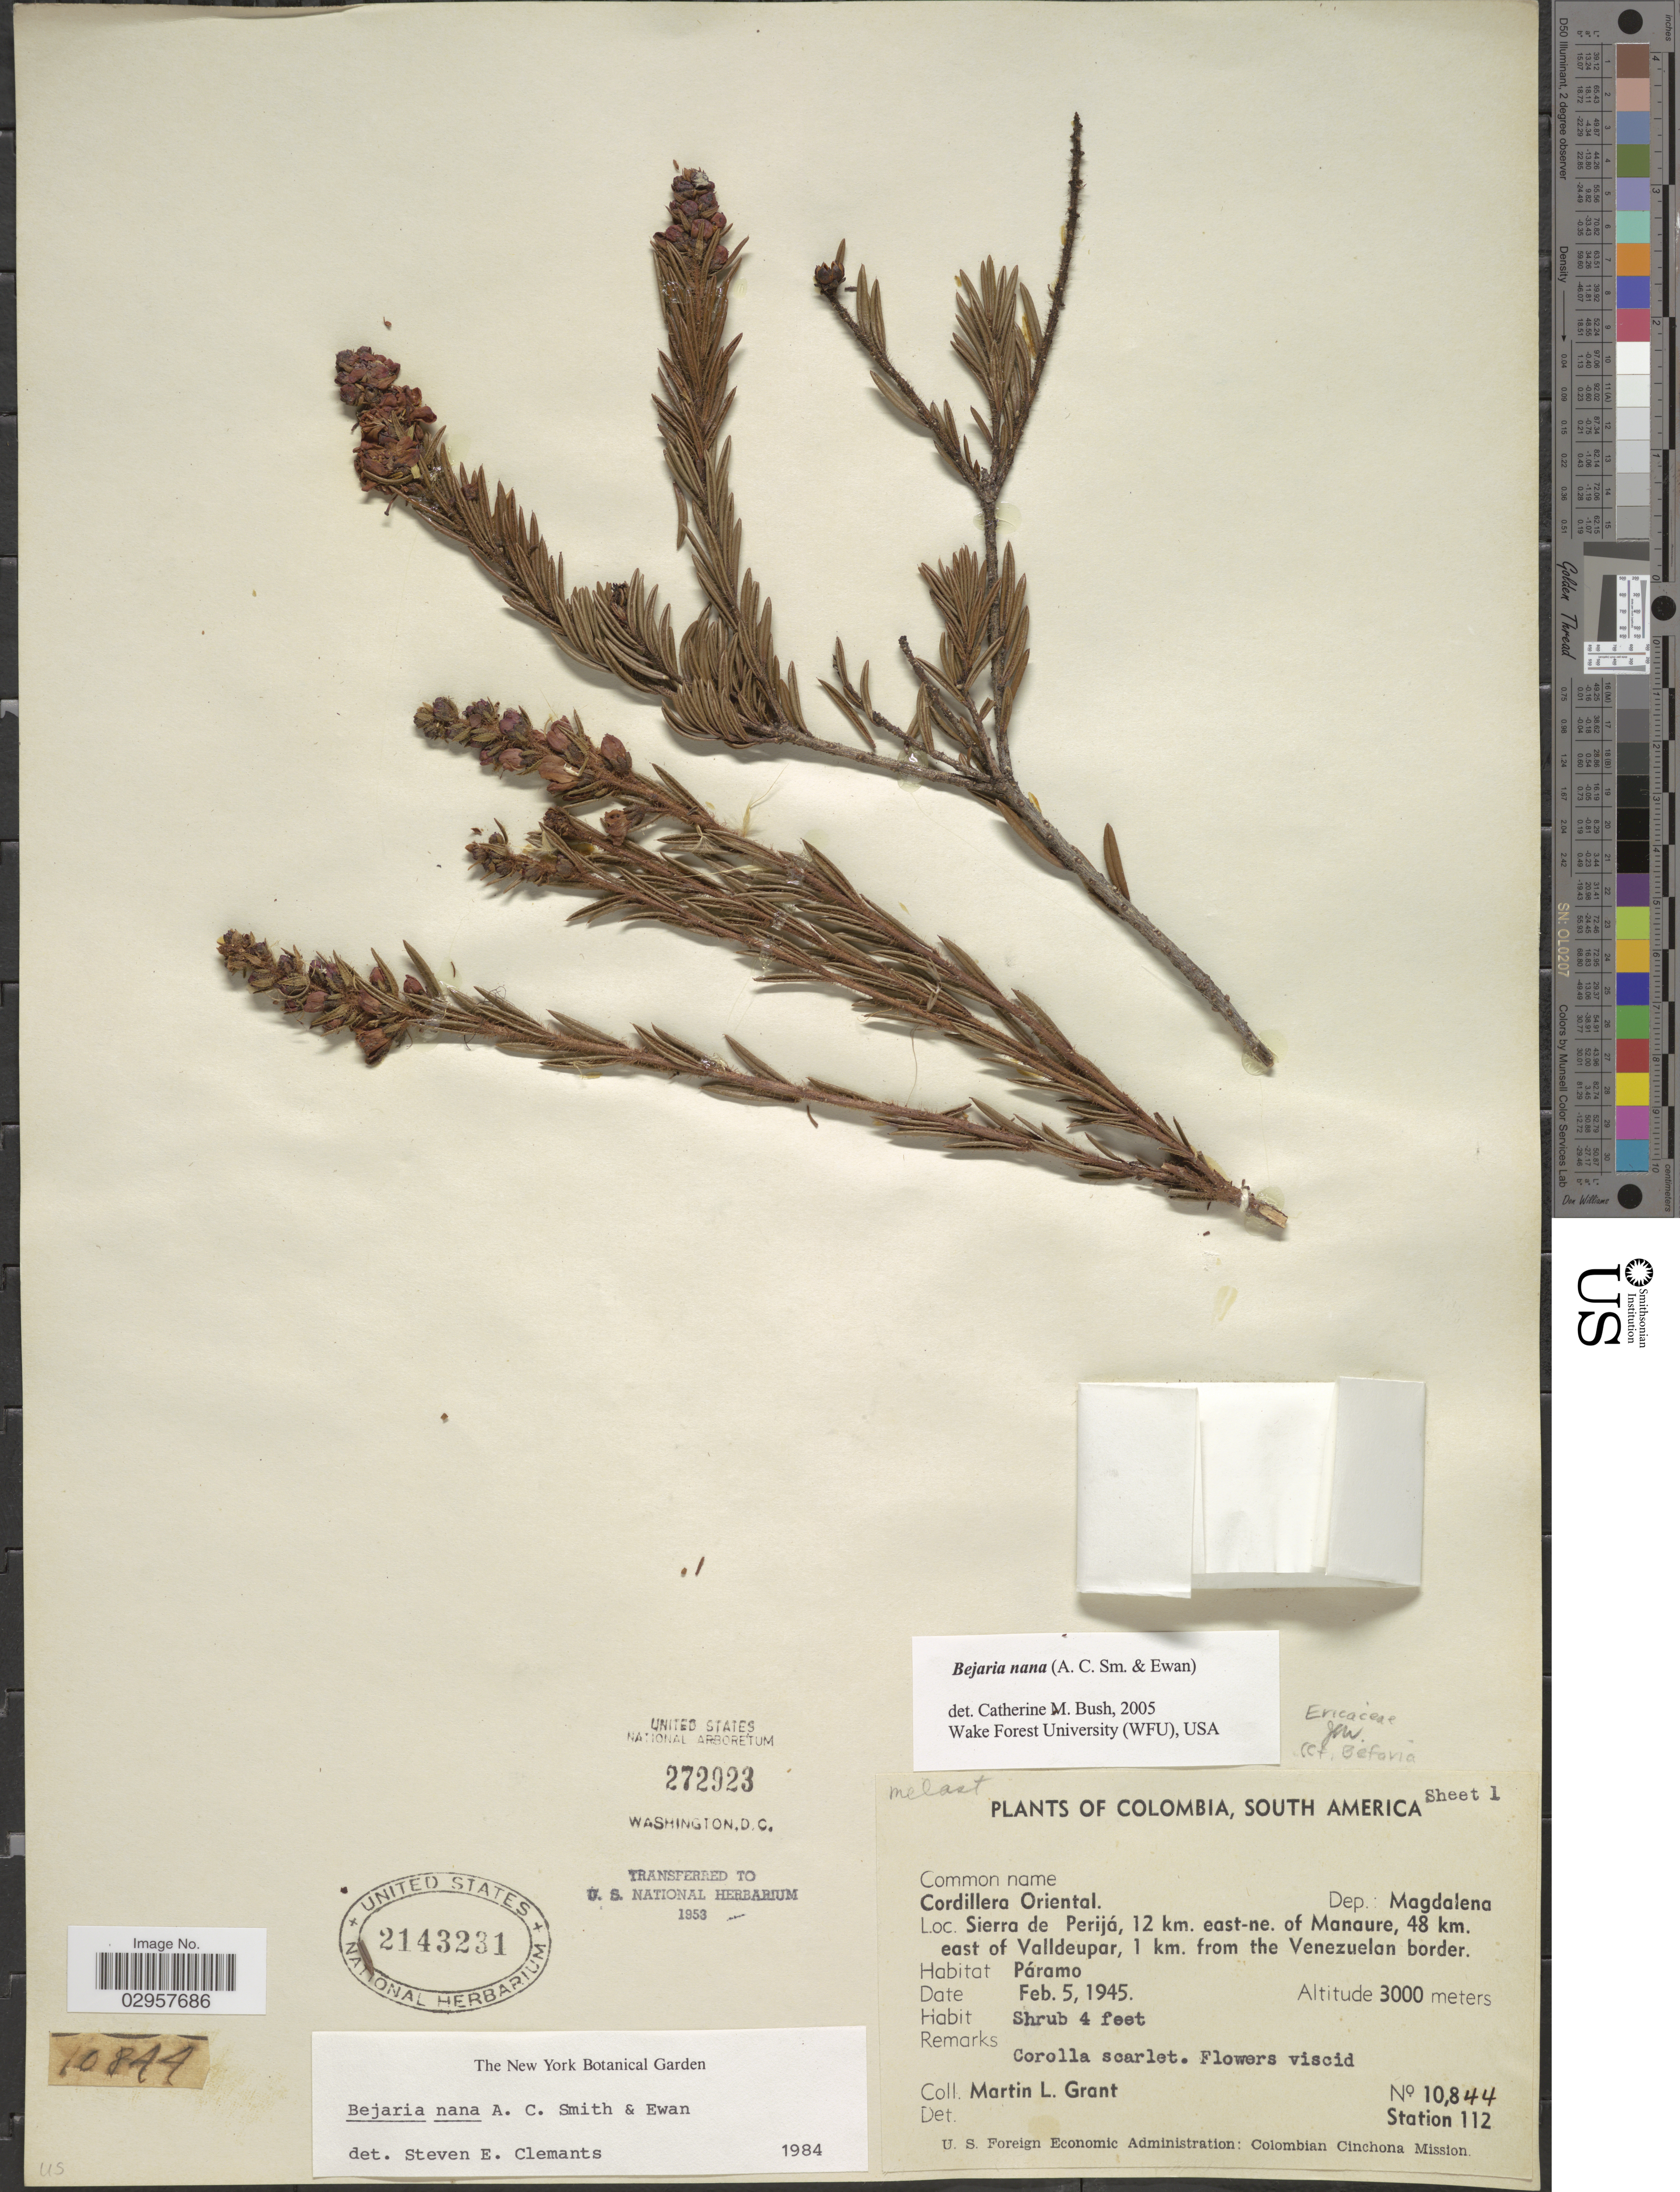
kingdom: Plantae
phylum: Tracheophyta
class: Magnoliopsida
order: Ericales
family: Ericaceae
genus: Bejaria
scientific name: Bejaria nana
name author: A.C. Sm. & Ewan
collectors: M. L. Grant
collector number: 10844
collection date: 1945-02-05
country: Colombia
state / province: Magdalena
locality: Cordillera Oriental. Dep.: Magdalena. Sierra de Perijá, 12 km. east-ne. of Manaure, 48 km. east of Valldeupar, 1 km. from the Venezuelan border.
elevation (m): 3000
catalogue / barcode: US 2143231